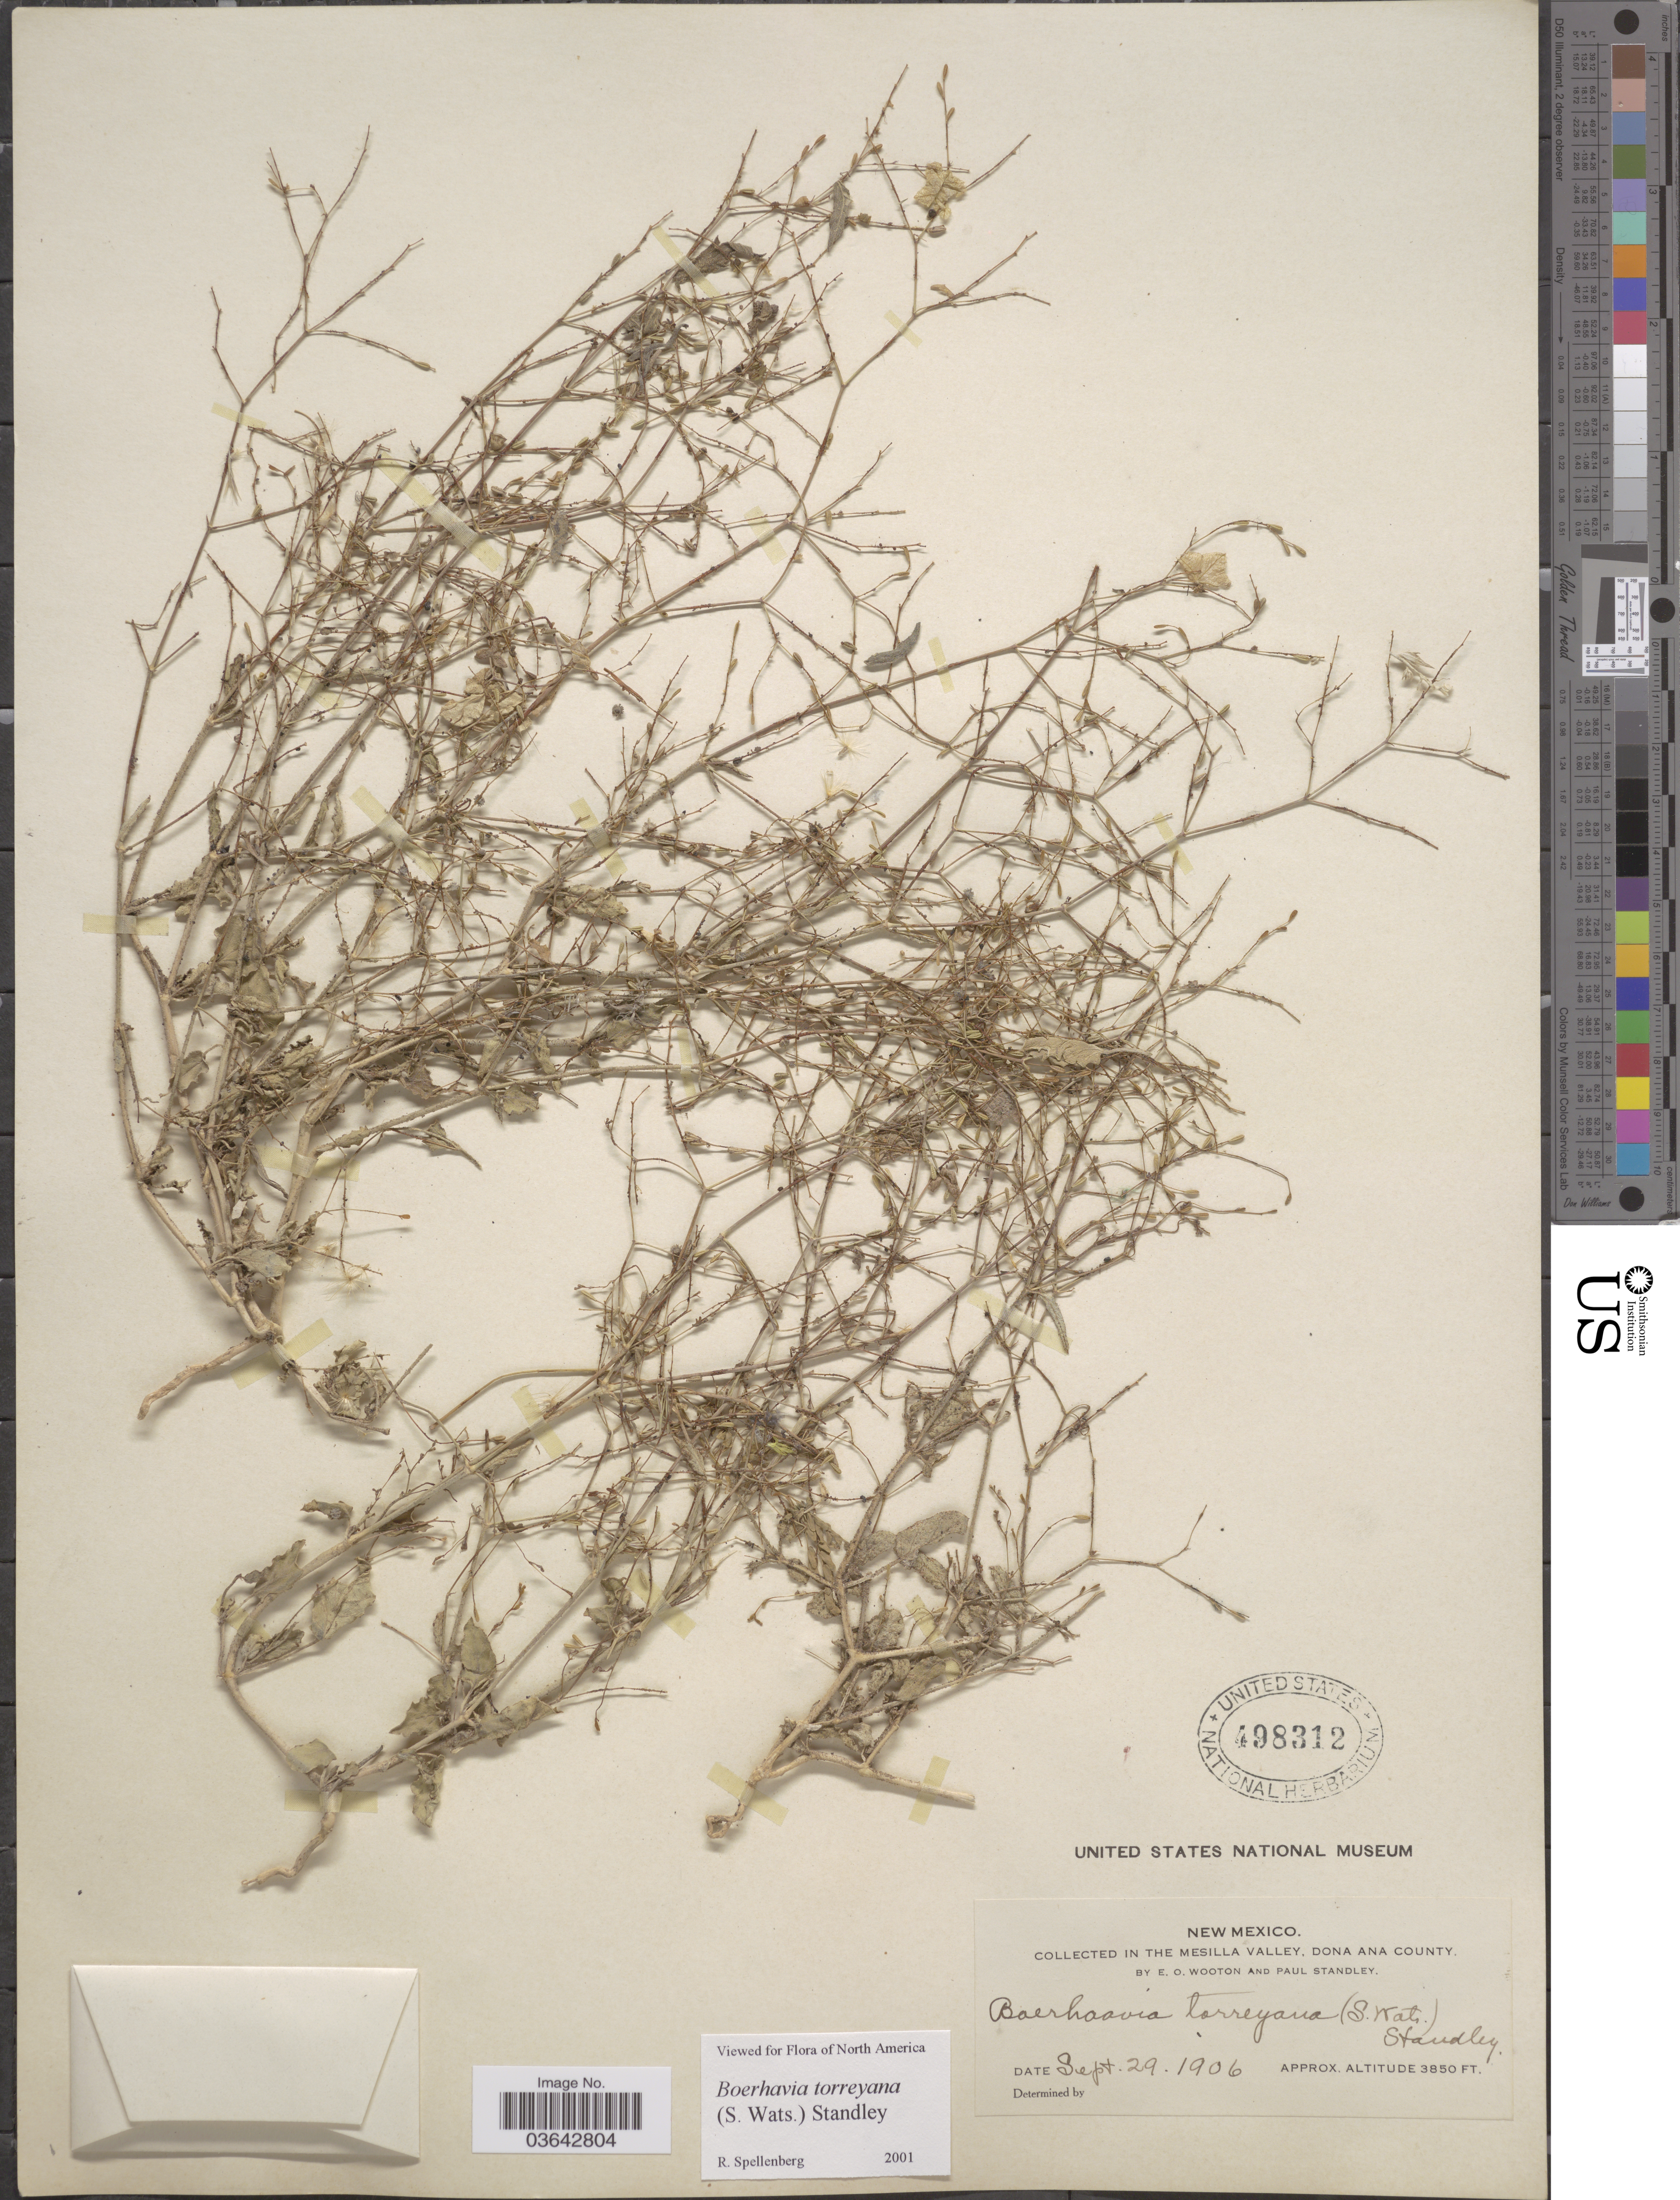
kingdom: Plantae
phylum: Tracheophyta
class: Magnoliopsida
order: Caryophyllales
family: Nyctaginaceae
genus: Boerhavia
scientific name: Boerhavia torreyana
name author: (S. Watson) Standl.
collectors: E. O. Wooton & P. C. Standley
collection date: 1906-09-29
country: United States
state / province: New Mexico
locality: The Mesilla Valley, Dona Ana County.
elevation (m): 1173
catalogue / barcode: US 498312